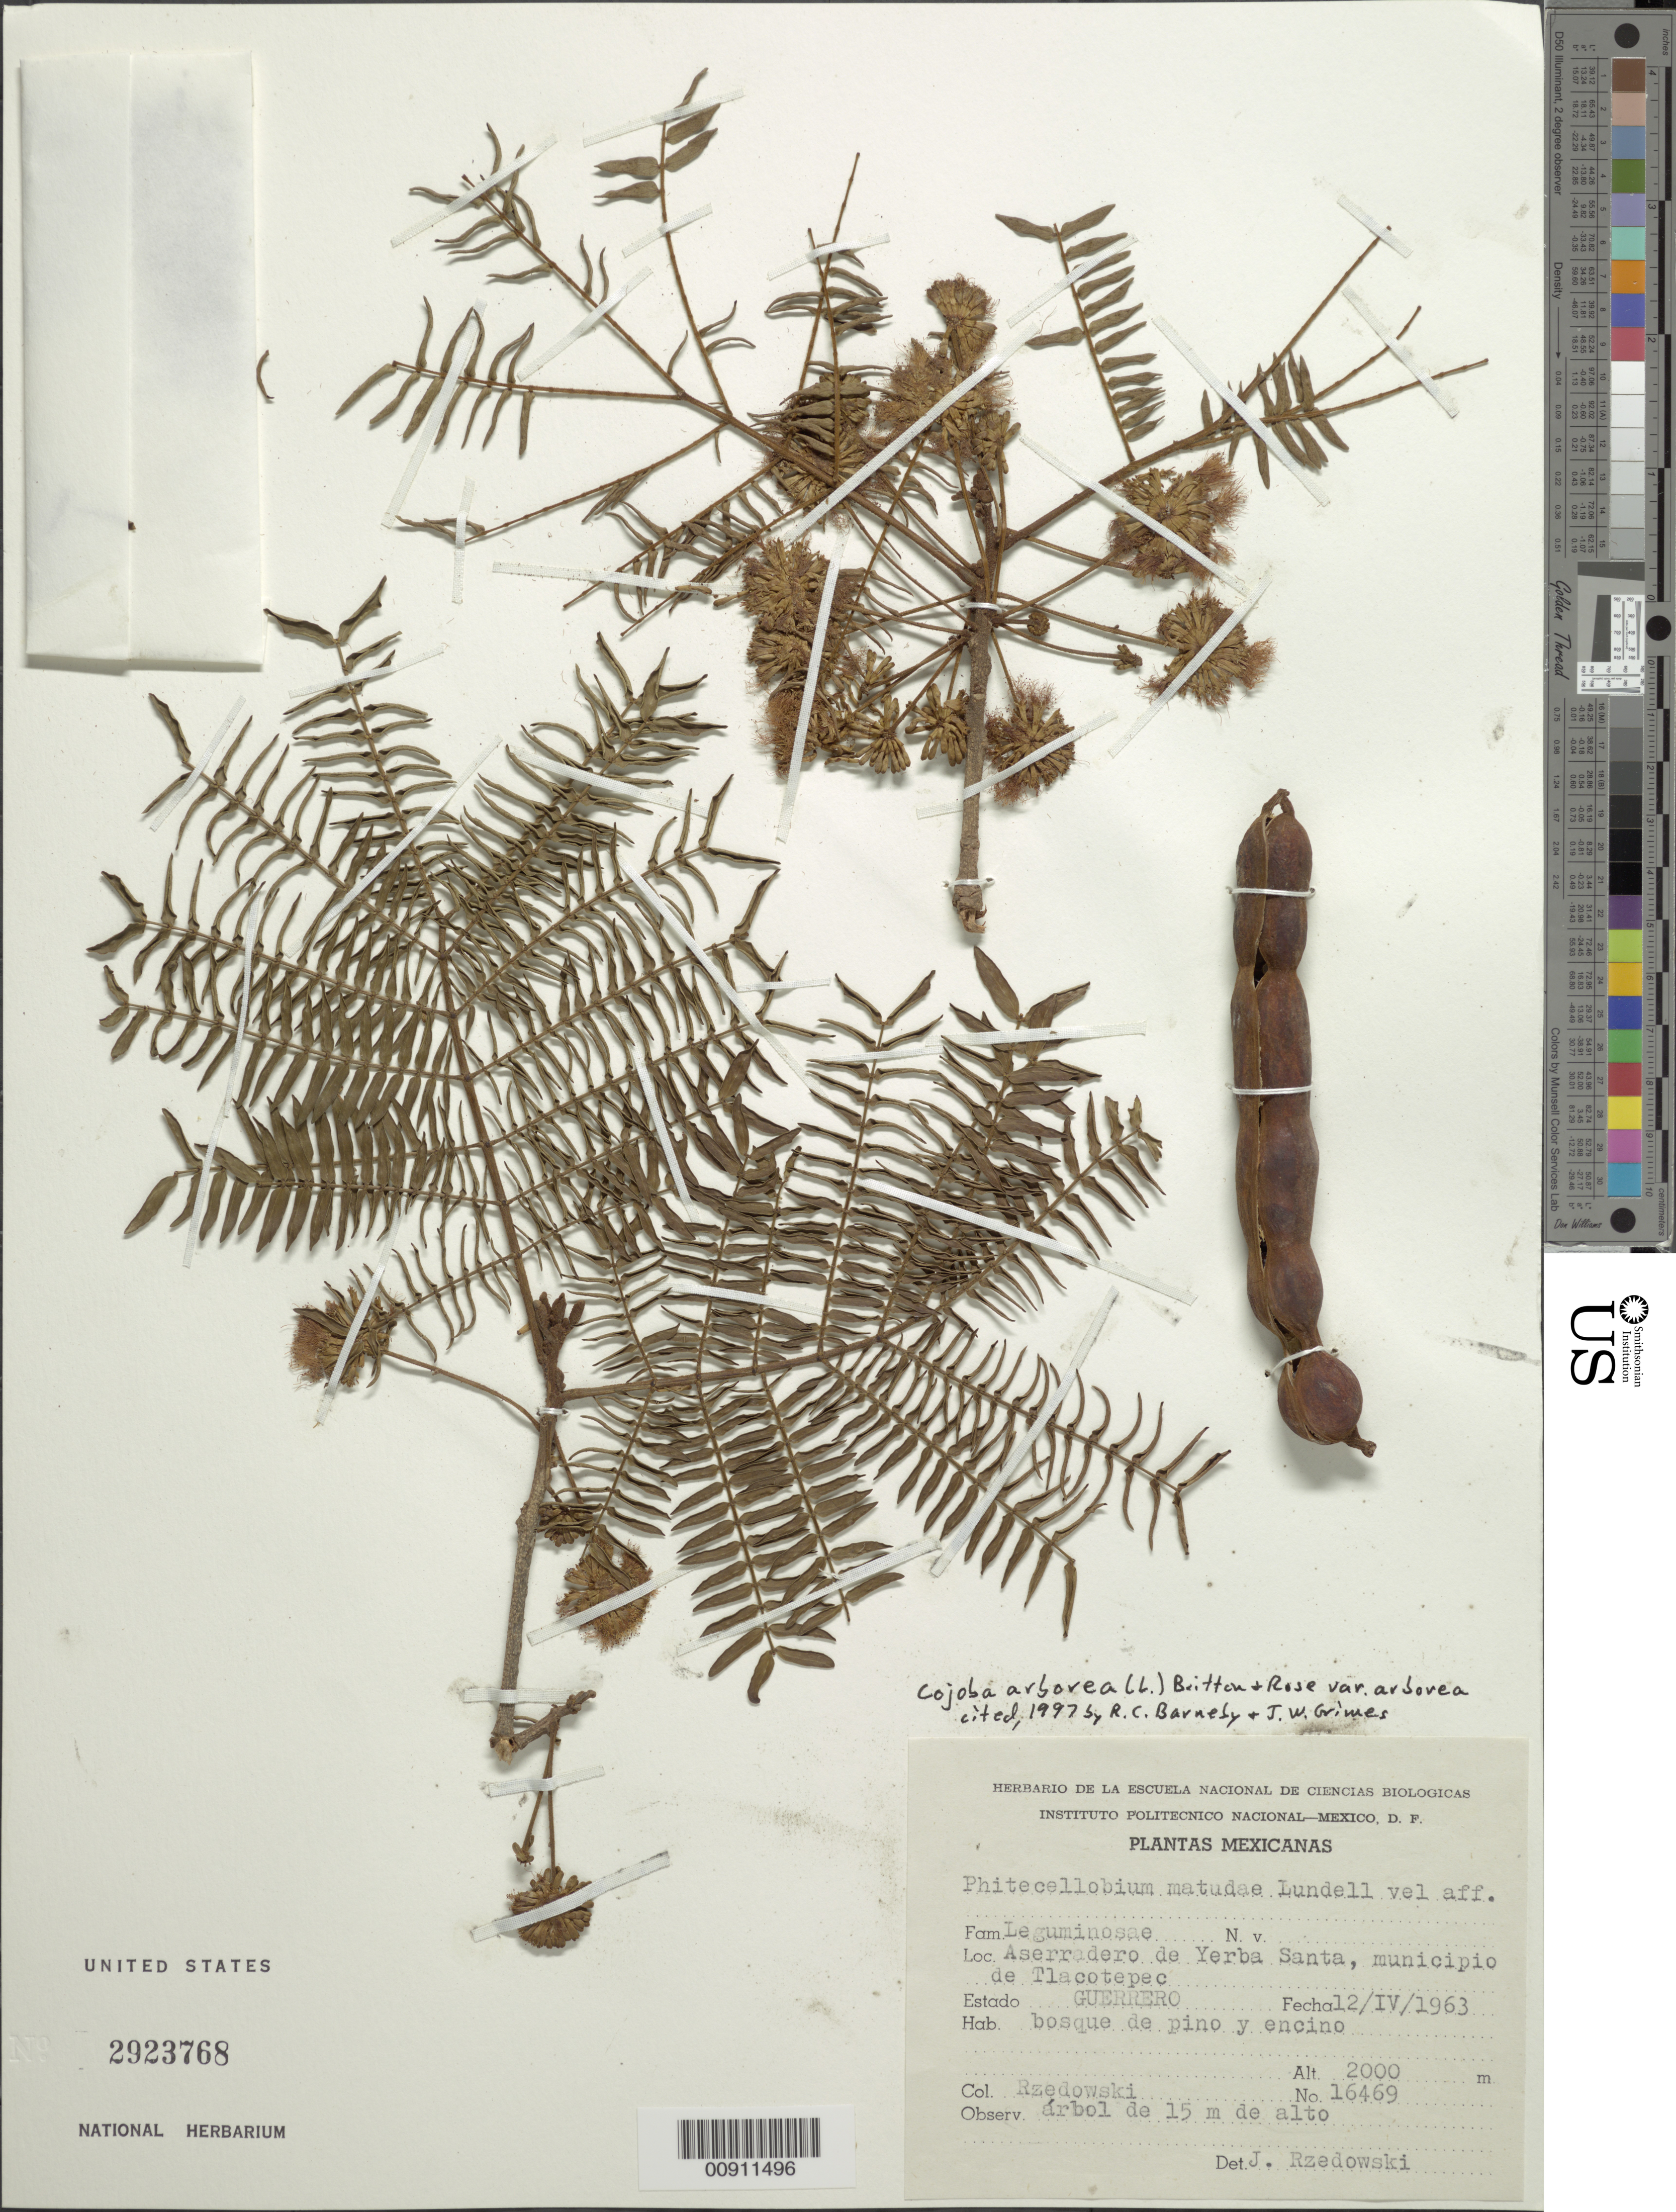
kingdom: Plantae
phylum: Tracheophyta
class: Magnoliopsida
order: Fabales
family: Fabaceae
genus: Cojoba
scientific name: Cojoba arborea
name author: (L.) Britton & Rose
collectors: J. Rzedowski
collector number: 16469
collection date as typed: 12 Apr 1963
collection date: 1963-04-12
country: Mexico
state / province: Guerrero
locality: Aserradero de Yerba Santa, Municipio de Tlacotepec, Guerrero.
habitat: Bosque de pino y encino.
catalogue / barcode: US 2923768